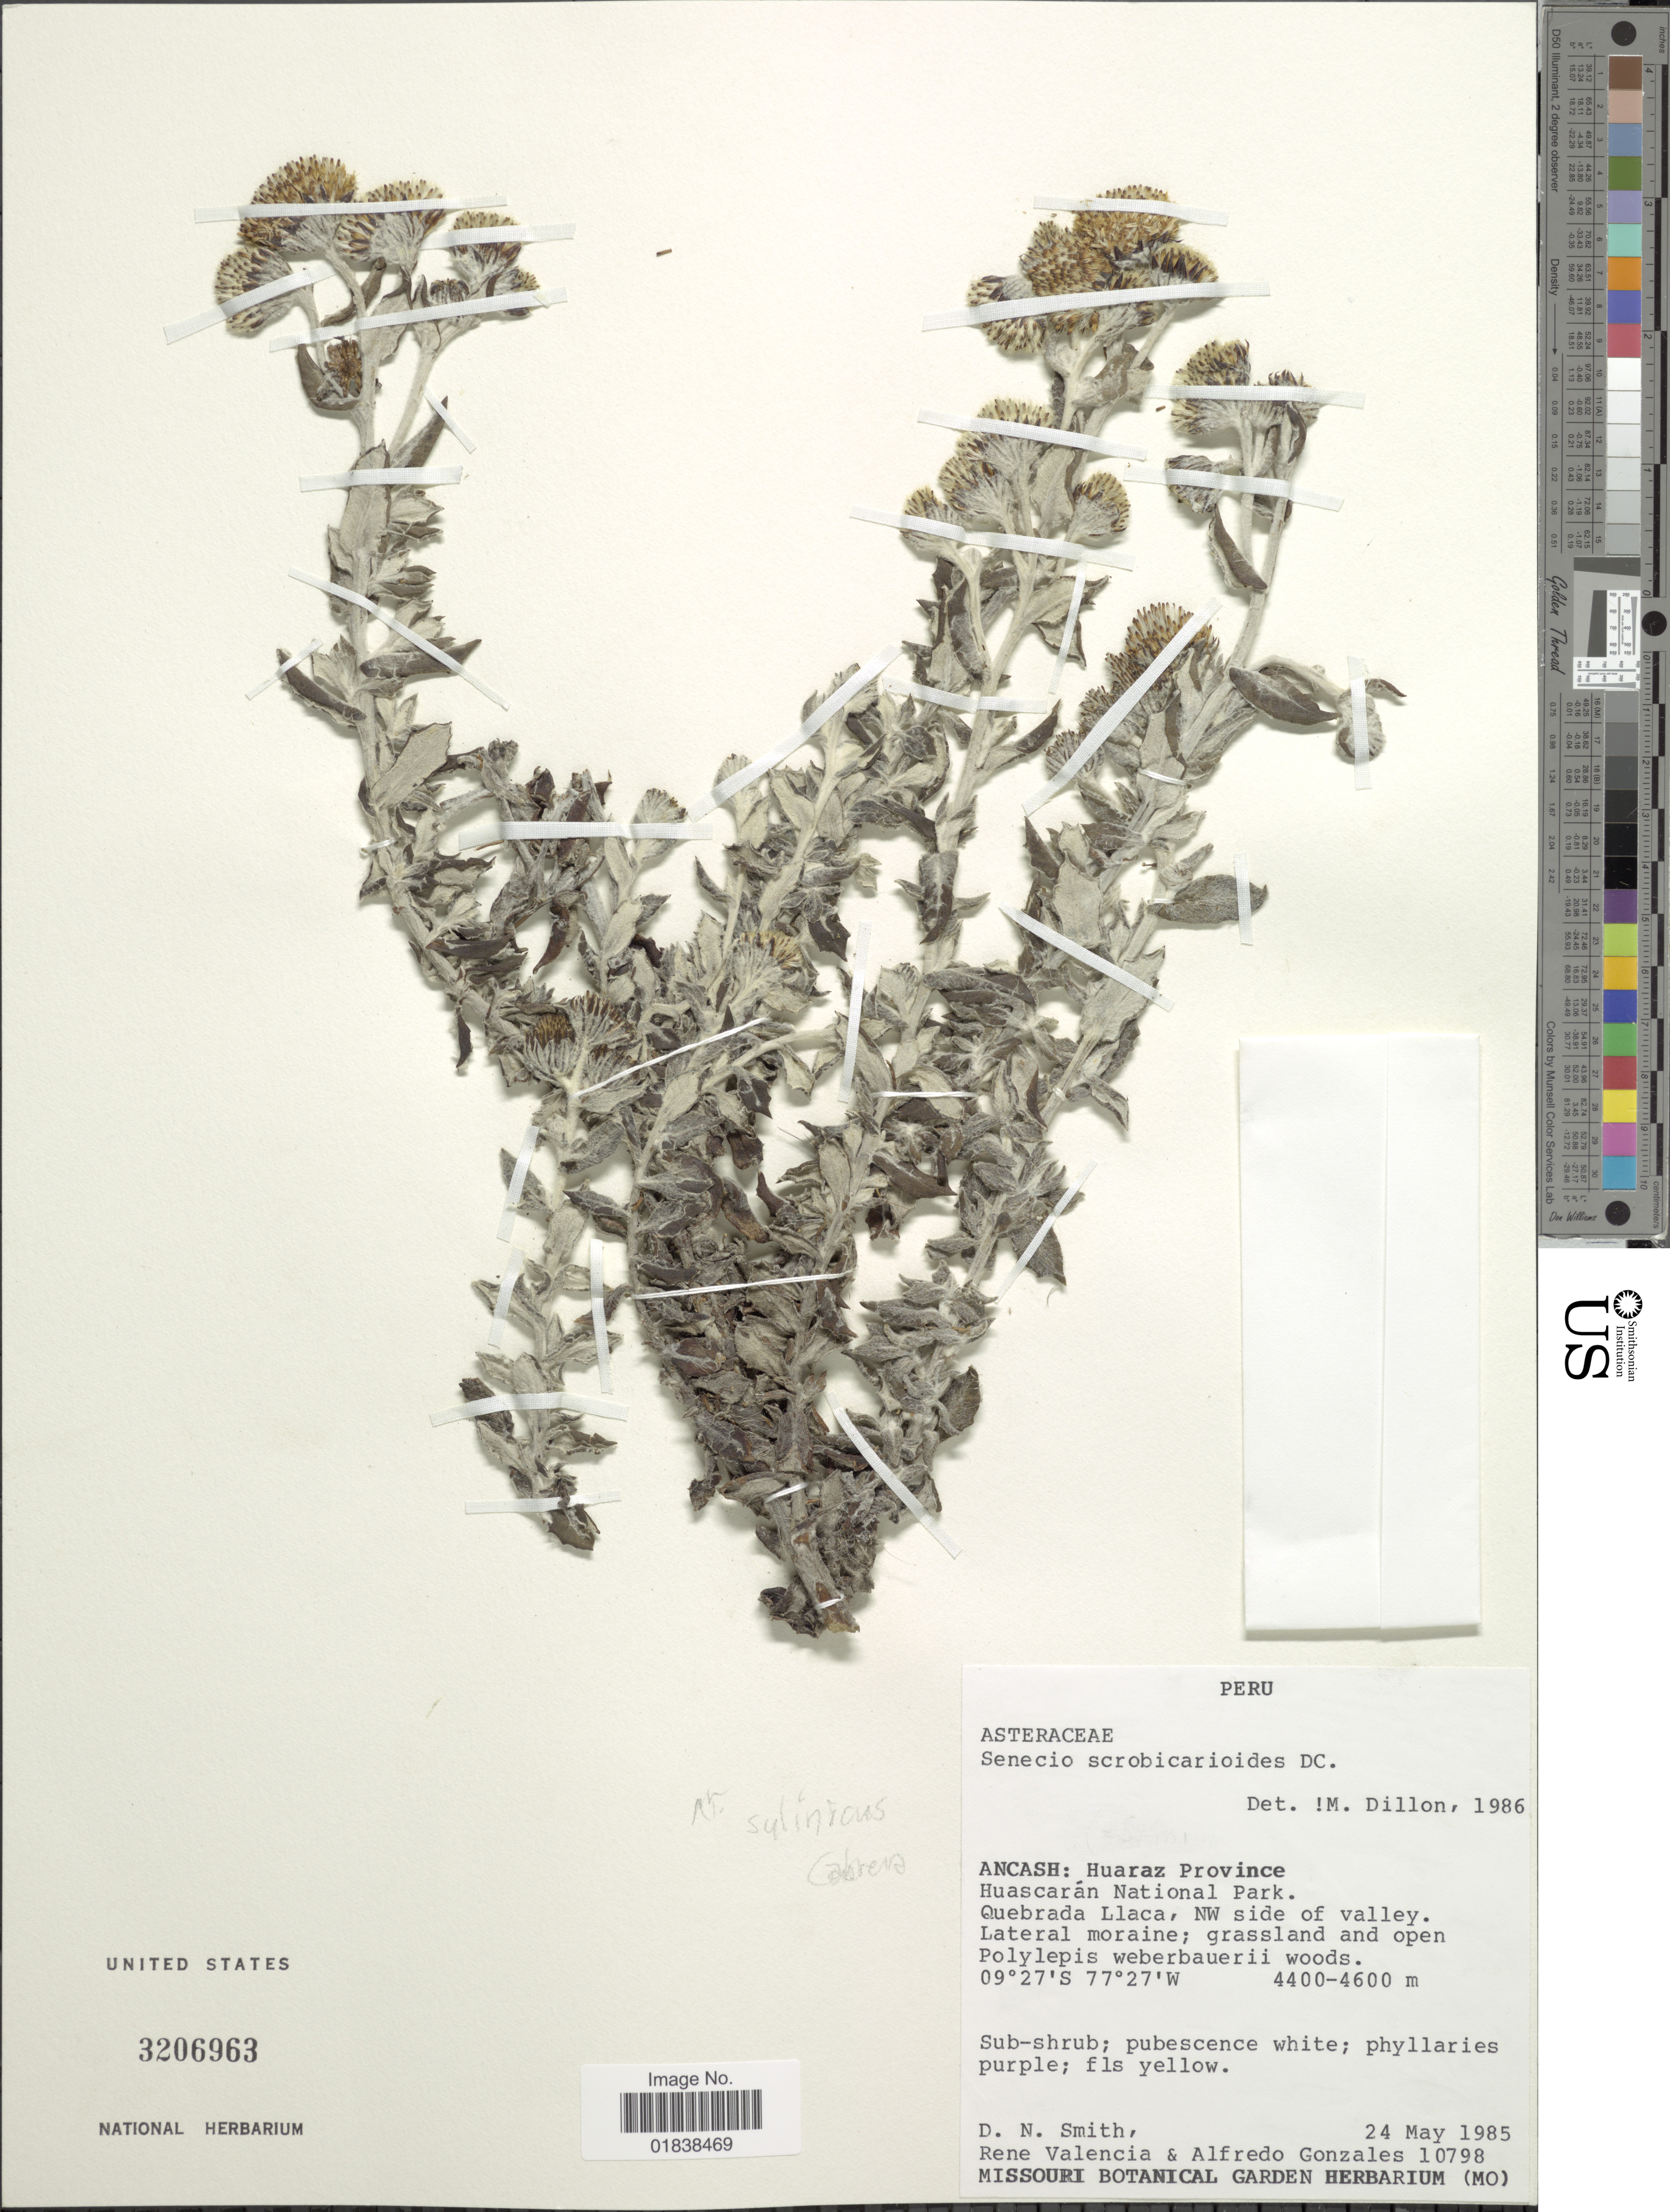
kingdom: Plantae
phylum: Tracheophyta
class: Magnoliopsida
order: Asterales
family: Asteraceae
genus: Senecio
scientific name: Senecio scrobicarioides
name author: DC.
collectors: D. Smith, R. Valencia & A. Gonzáles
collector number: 10798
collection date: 1985-05-24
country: Peru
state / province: Ancash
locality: Huaraz Province, Huascaran National Park, Quebrada Llaca, NW side of valley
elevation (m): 4400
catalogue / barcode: US 3206963